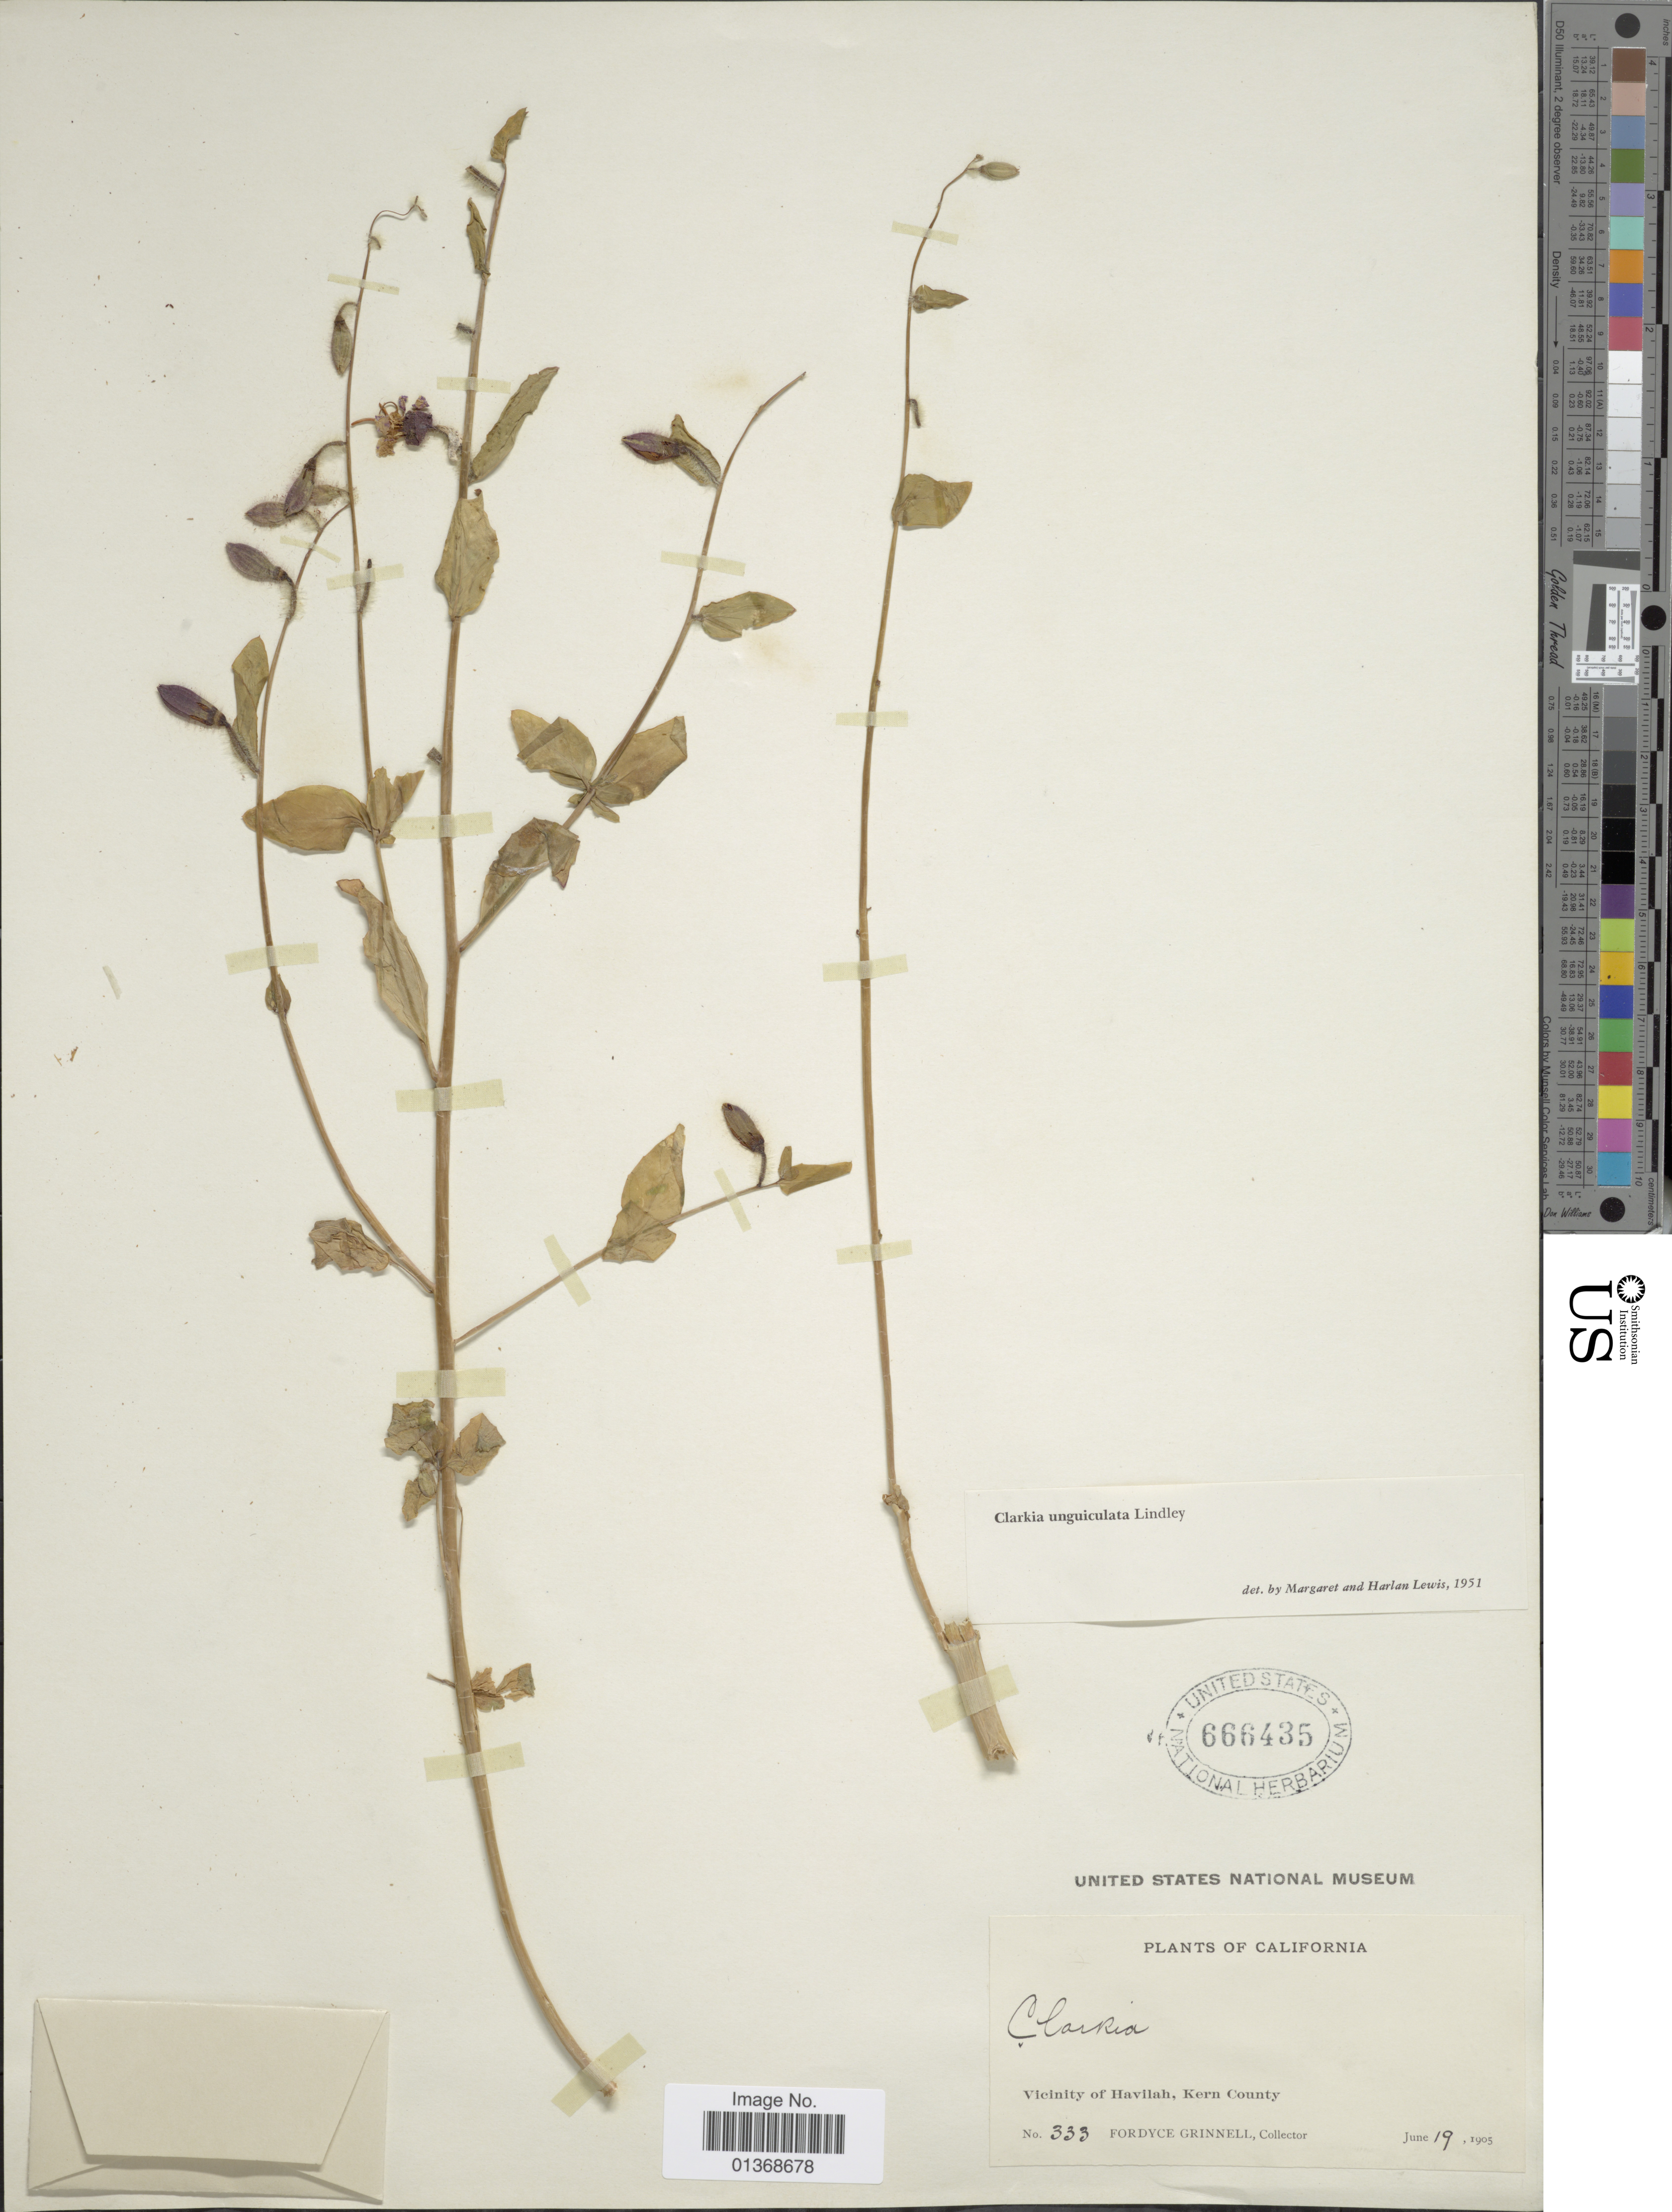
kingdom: Plantae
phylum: Tracheophyta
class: Magnoliopsida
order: Myrtales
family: Onagraceae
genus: Clarkia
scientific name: Clarkia unguiculata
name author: Lindl.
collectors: F. Grinnell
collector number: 333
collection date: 1905-06-19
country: United States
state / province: California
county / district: Kern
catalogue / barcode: US 666435